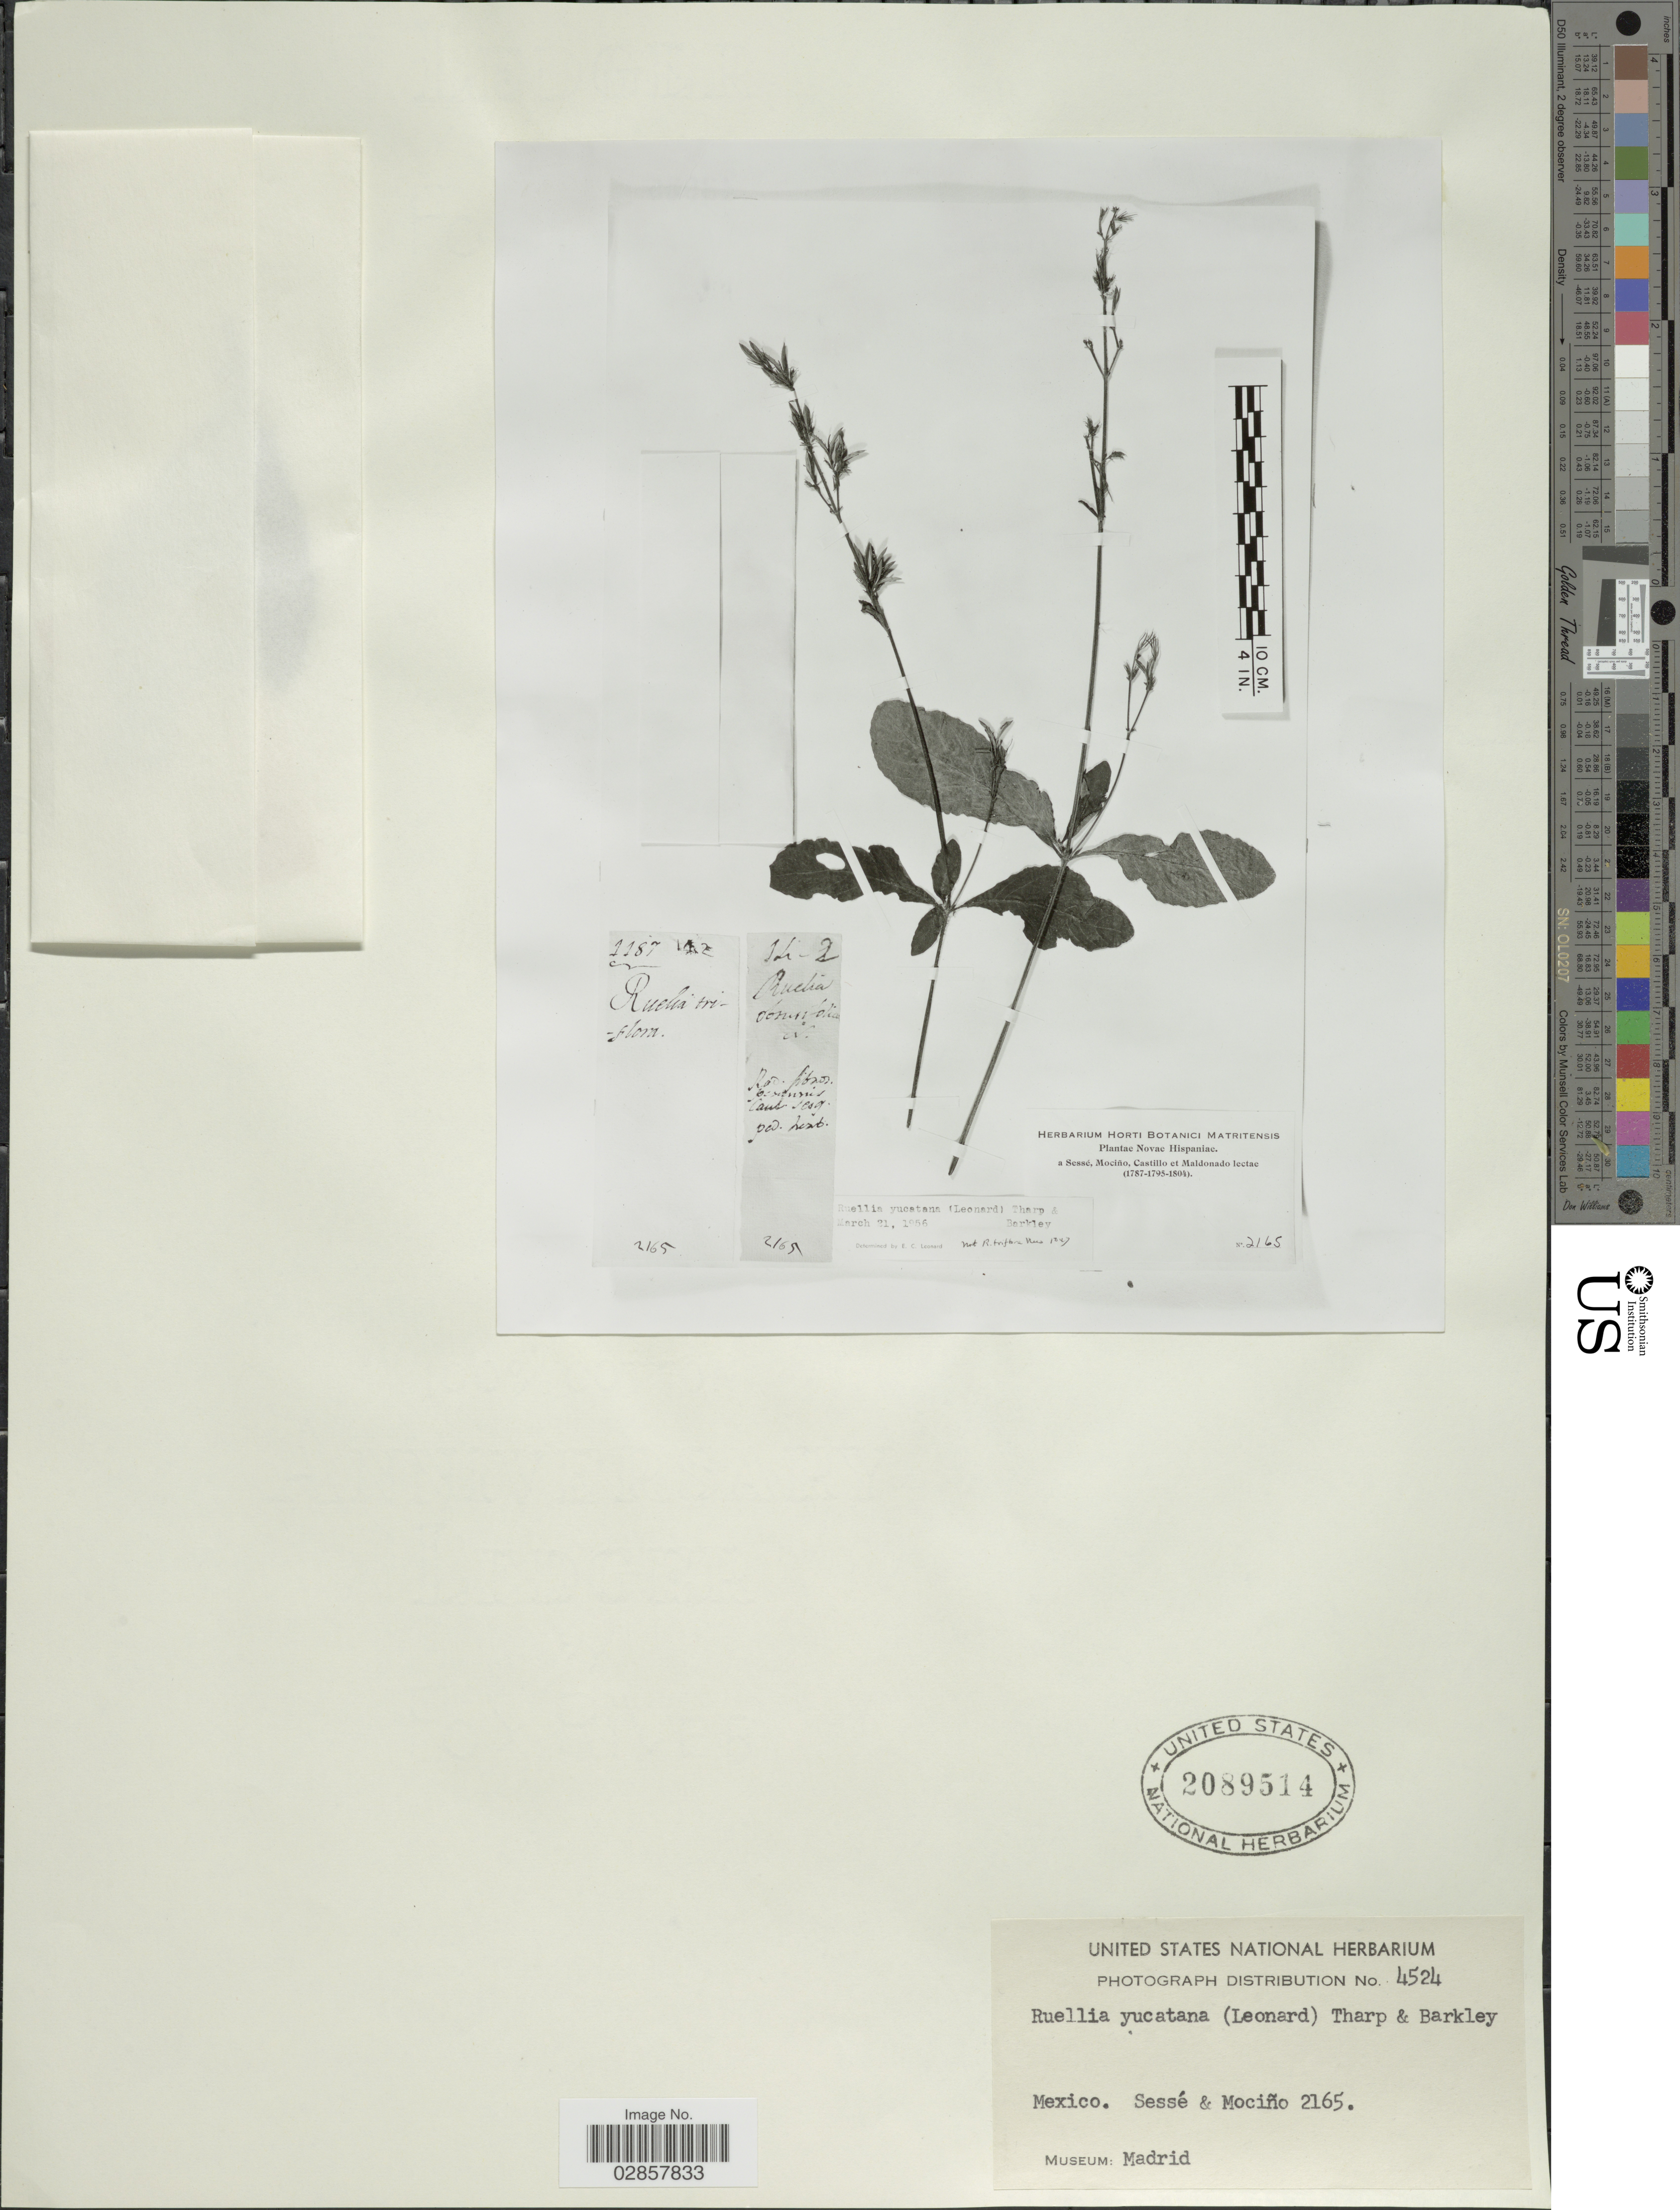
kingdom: Plantae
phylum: Tracheophyta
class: Magnoliopsida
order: Lamiales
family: Acanthaceae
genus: Ruellia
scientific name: Ruellia nudiflora var. yucatana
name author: Leonard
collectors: Sessé, -- & Mociño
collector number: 2165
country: Mexico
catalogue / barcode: US 2089514